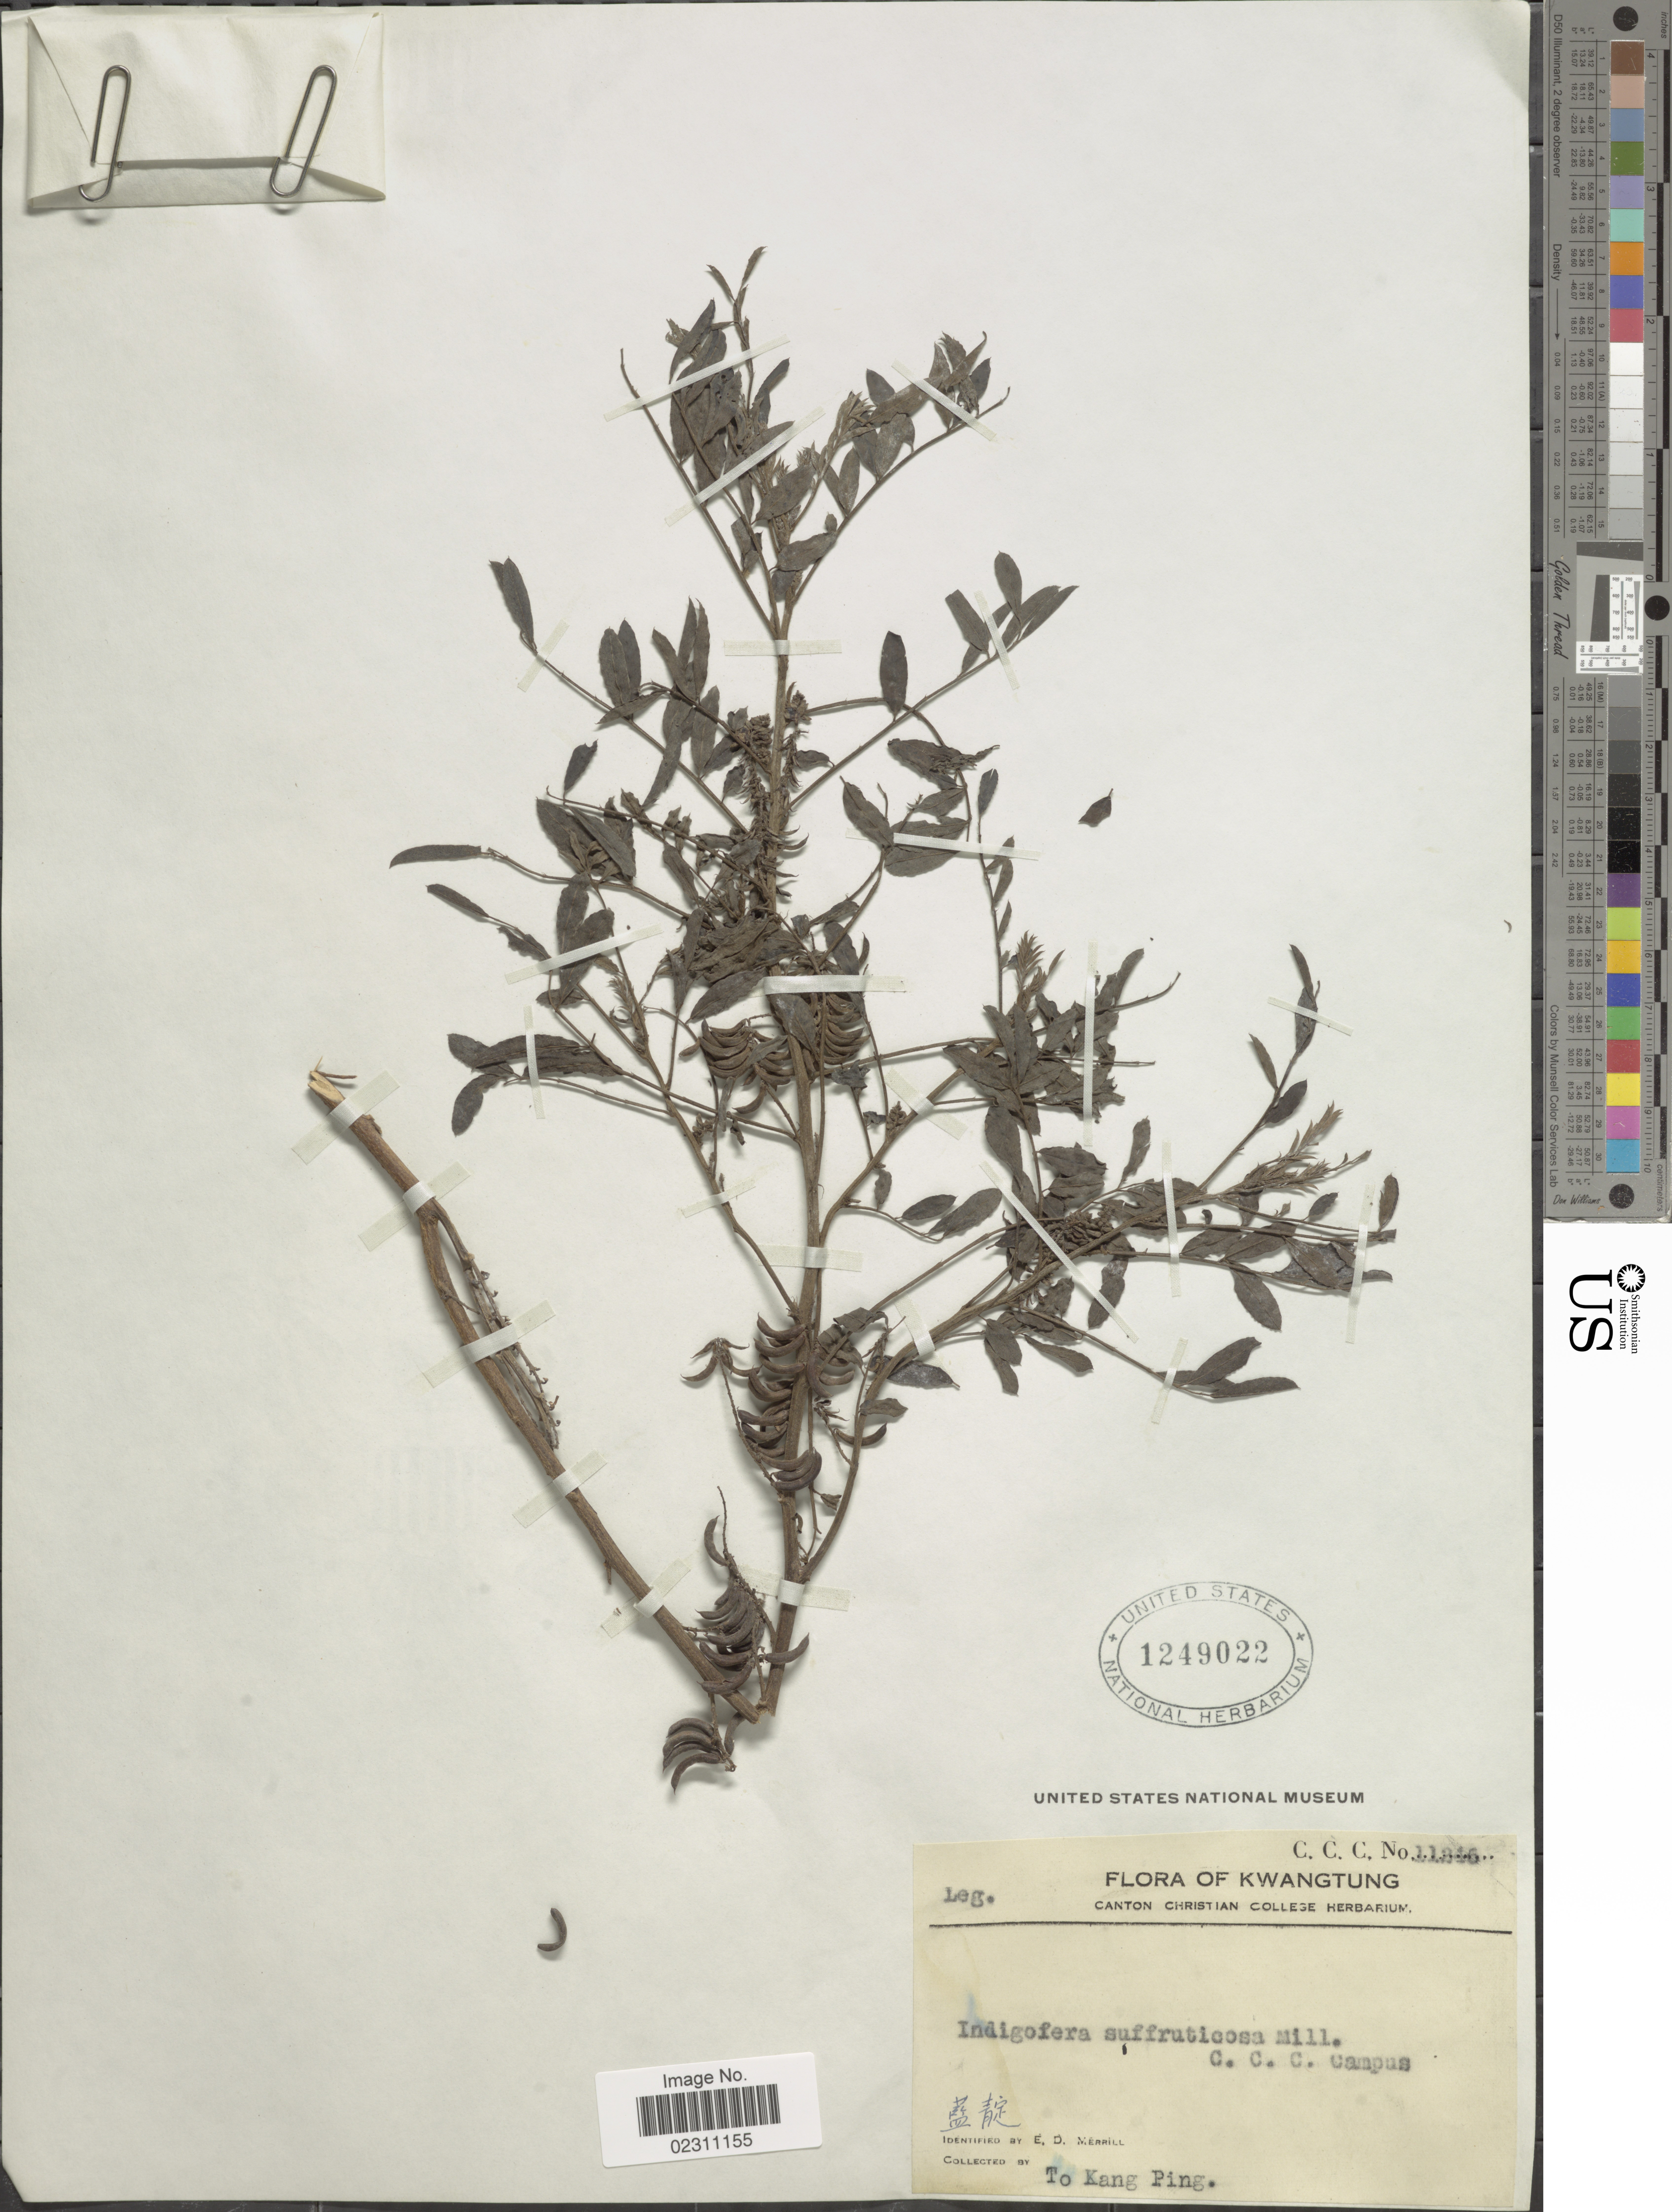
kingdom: Plantae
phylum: Tracheophyta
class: Magnoliopsida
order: Fabales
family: Fabaceae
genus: Indigofera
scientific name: Indigofera suffruticosa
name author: Mill.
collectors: T. Ping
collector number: CCC11215*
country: China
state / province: Guangdong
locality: Kwangtung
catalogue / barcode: US 1249022